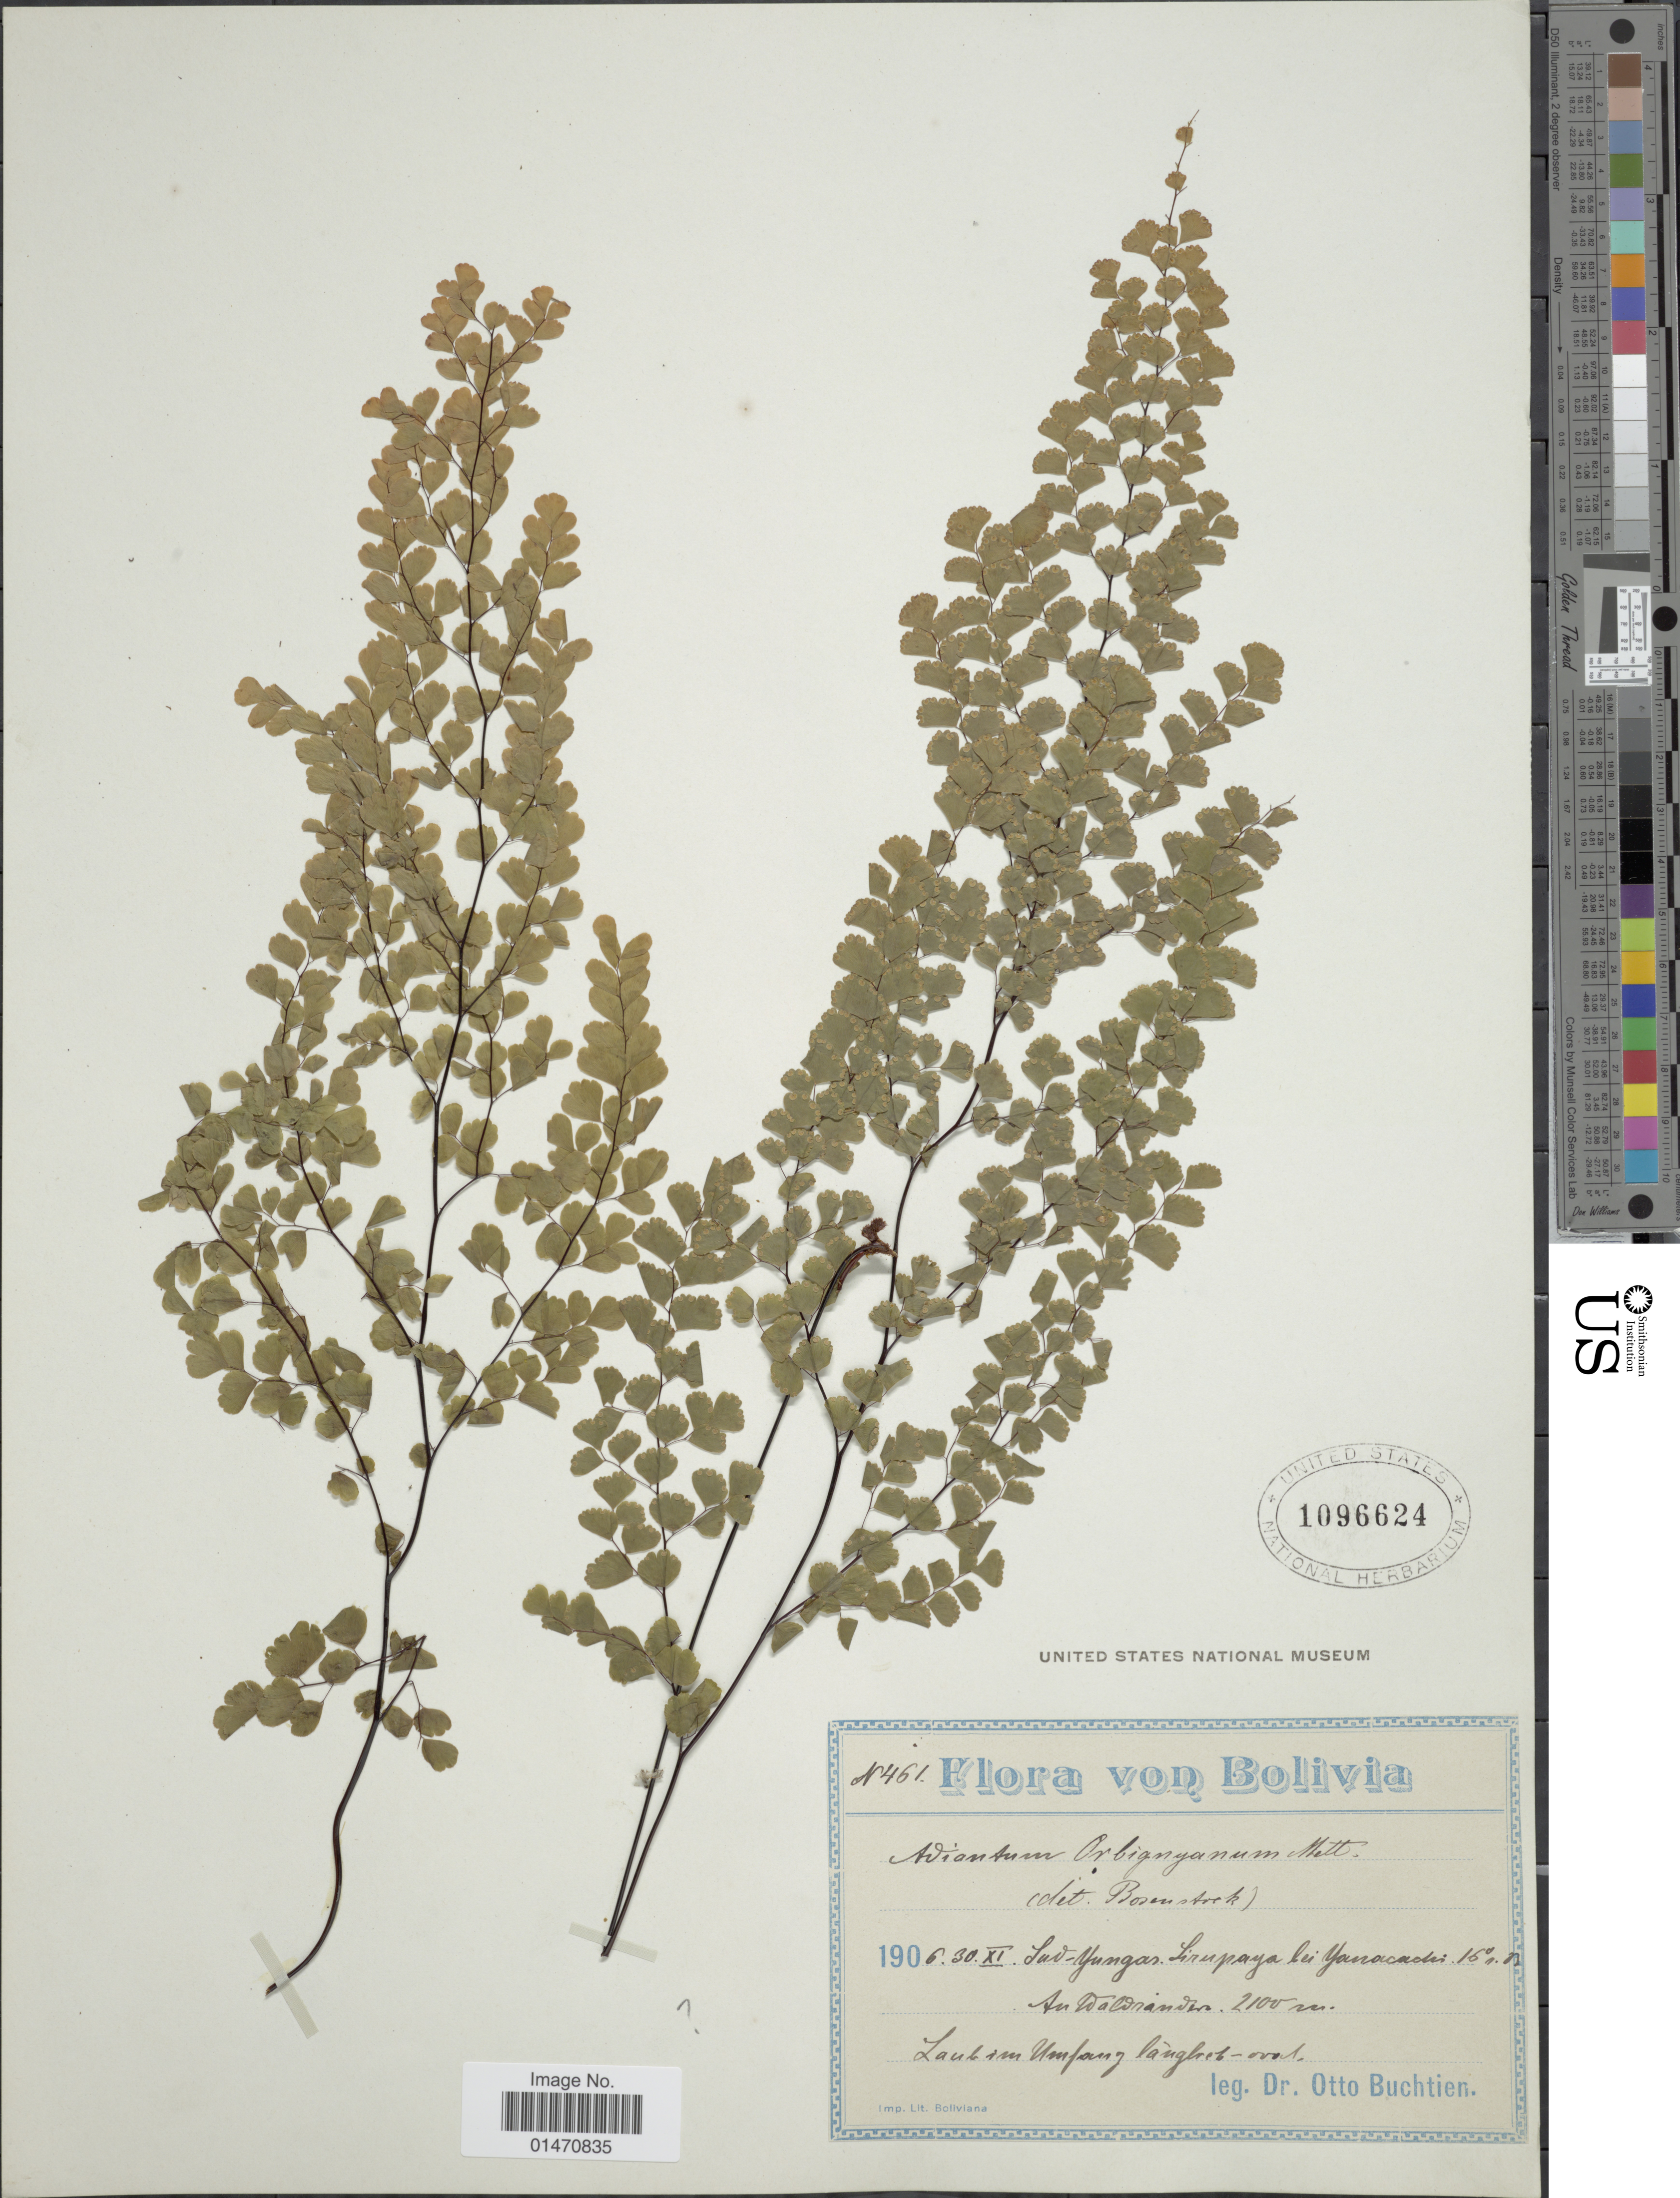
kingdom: Plantae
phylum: Tracheophyta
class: Polypodiopsida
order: Polypodiales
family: Pteridaceae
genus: Adiantum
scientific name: Adiantum orbignyanum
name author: Kuhn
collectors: O. Buchtien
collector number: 461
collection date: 1906-11-30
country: Bolivia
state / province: La Paz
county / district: Sud Yungas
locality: Sirupaya bei Yanacachi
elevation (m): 2100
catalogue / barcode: US 1096624